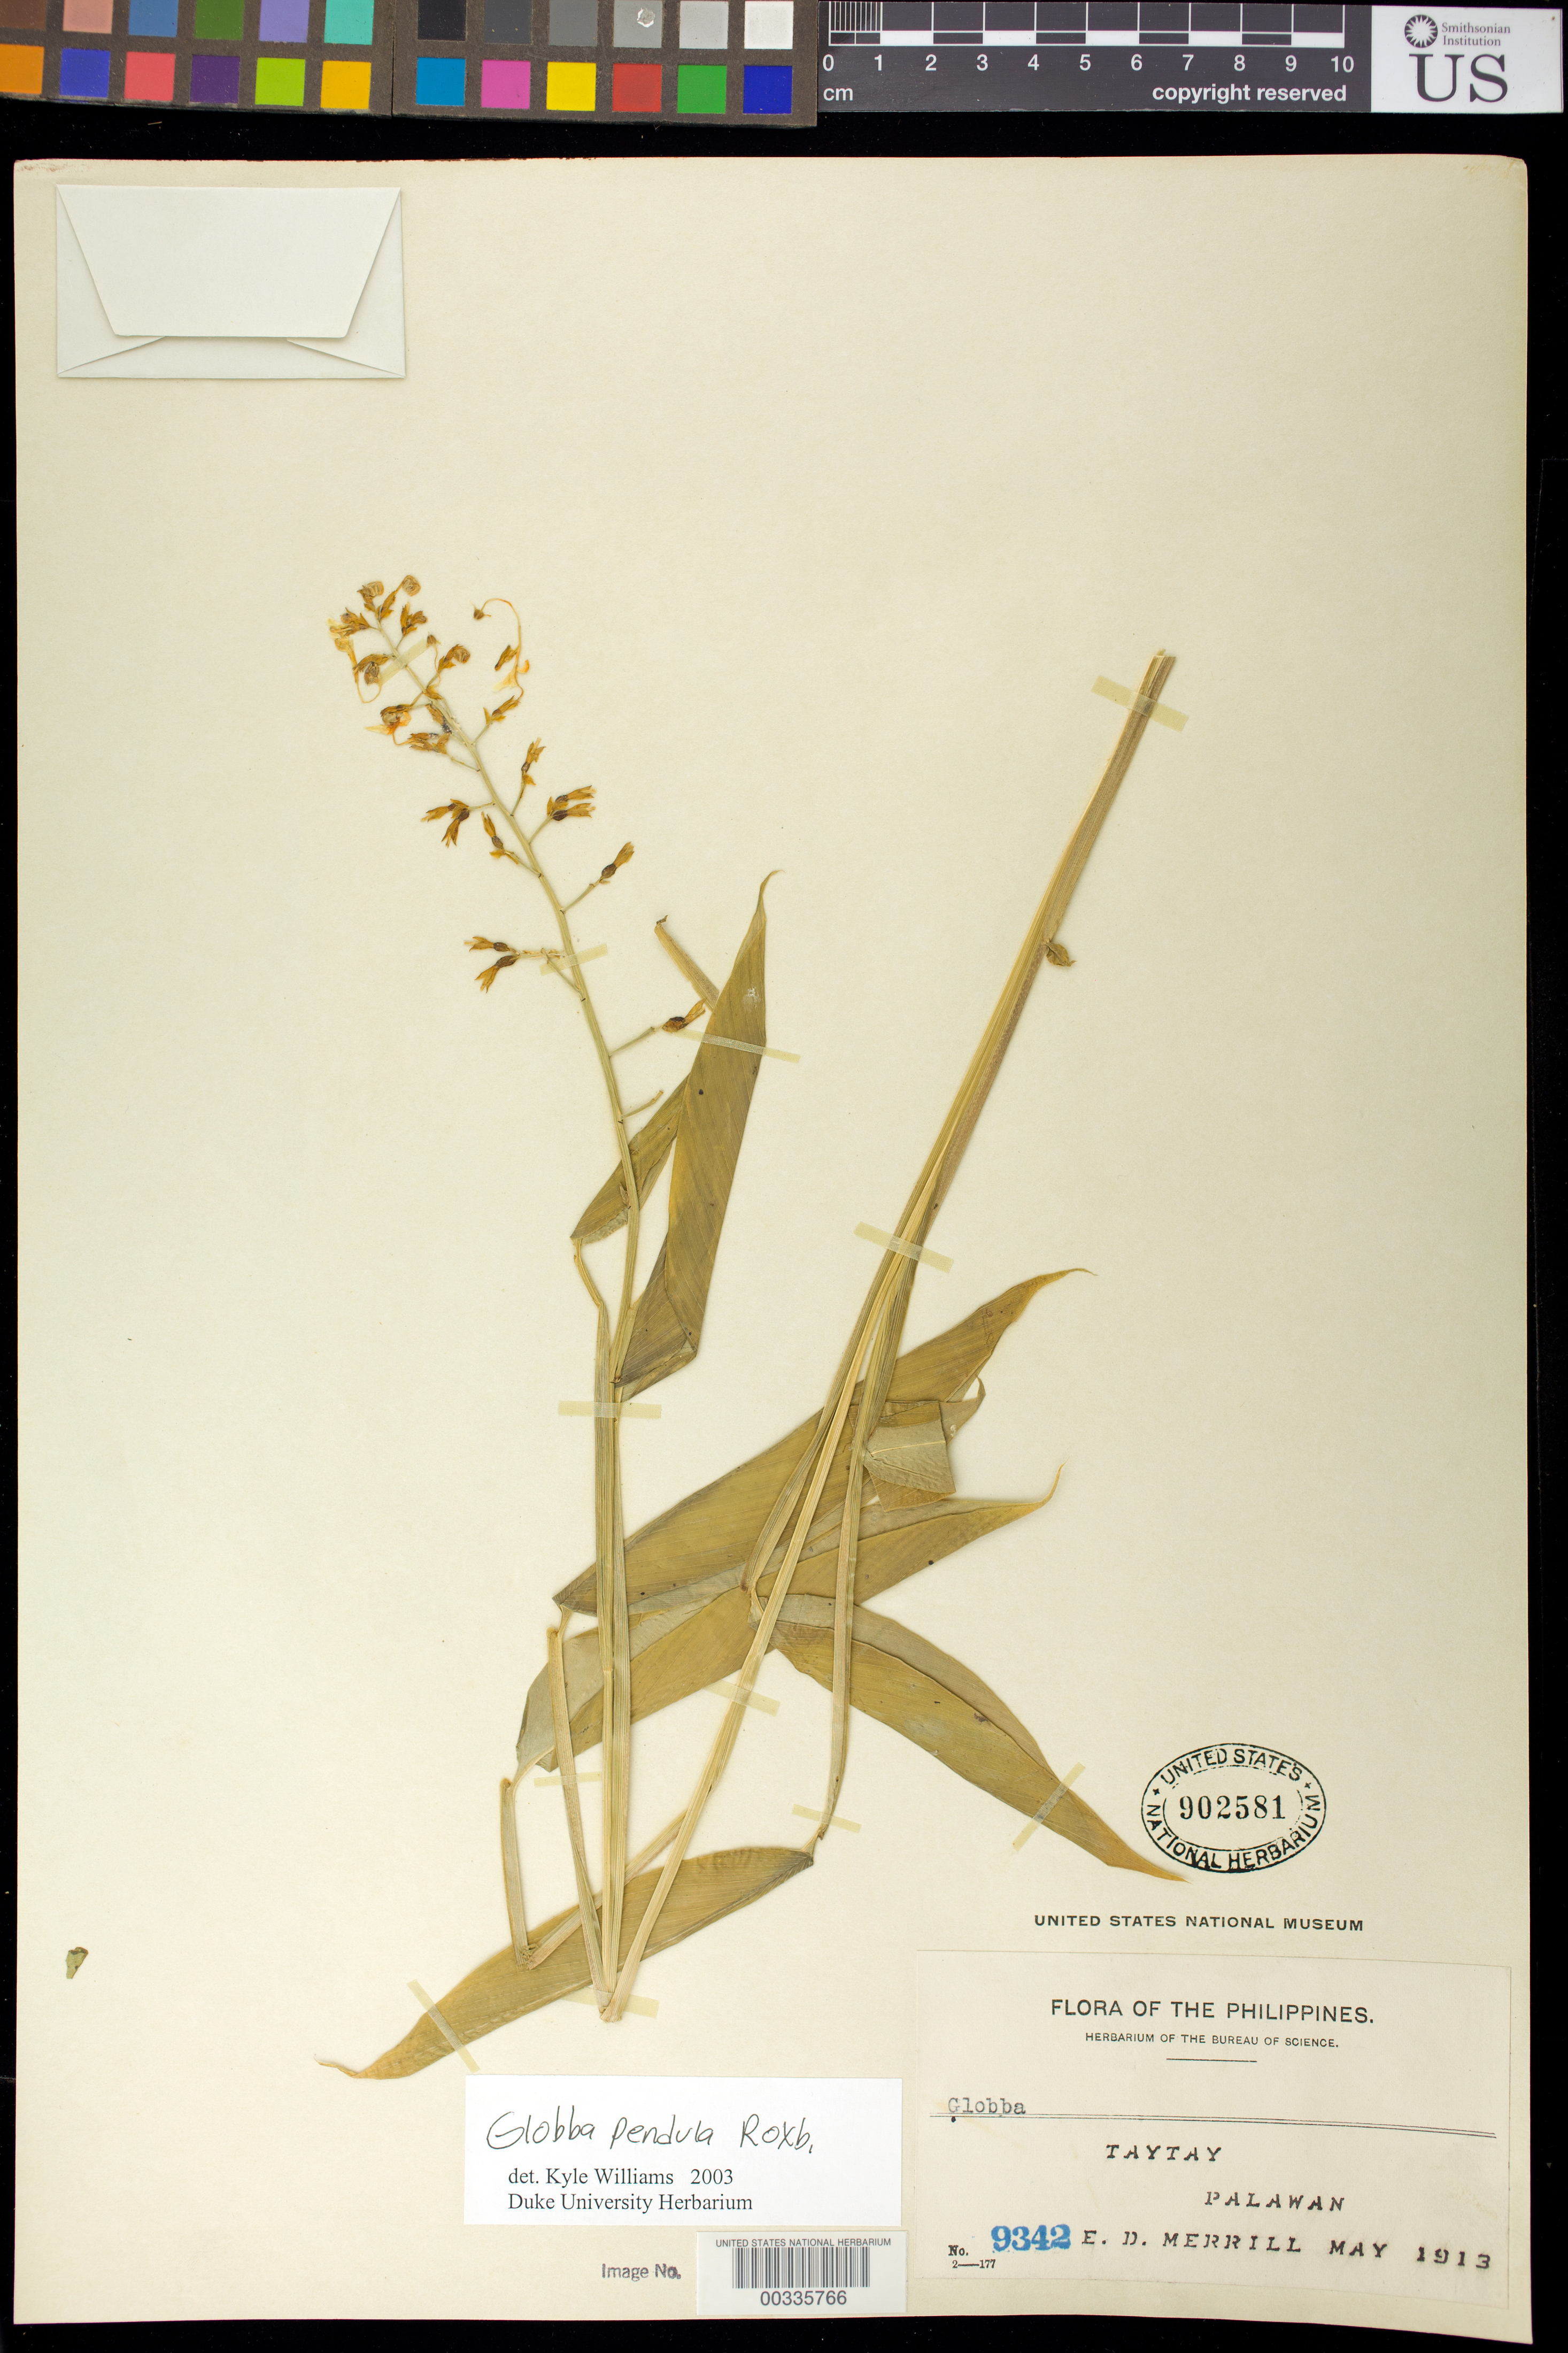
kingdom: Plantae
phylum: Tracheophyta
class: Liliopsida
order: Zingiberales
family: Zingiberaceae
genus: Globba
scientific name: Globba pendula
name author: Roxb.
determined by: Williams, K. J.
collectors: E. D. Merrill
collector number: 9342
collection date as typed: May 1913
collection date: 1913-05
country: Philippines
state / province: Mimaropa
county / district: Palawan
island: Palawan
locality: Taytay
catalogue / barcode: US 902581